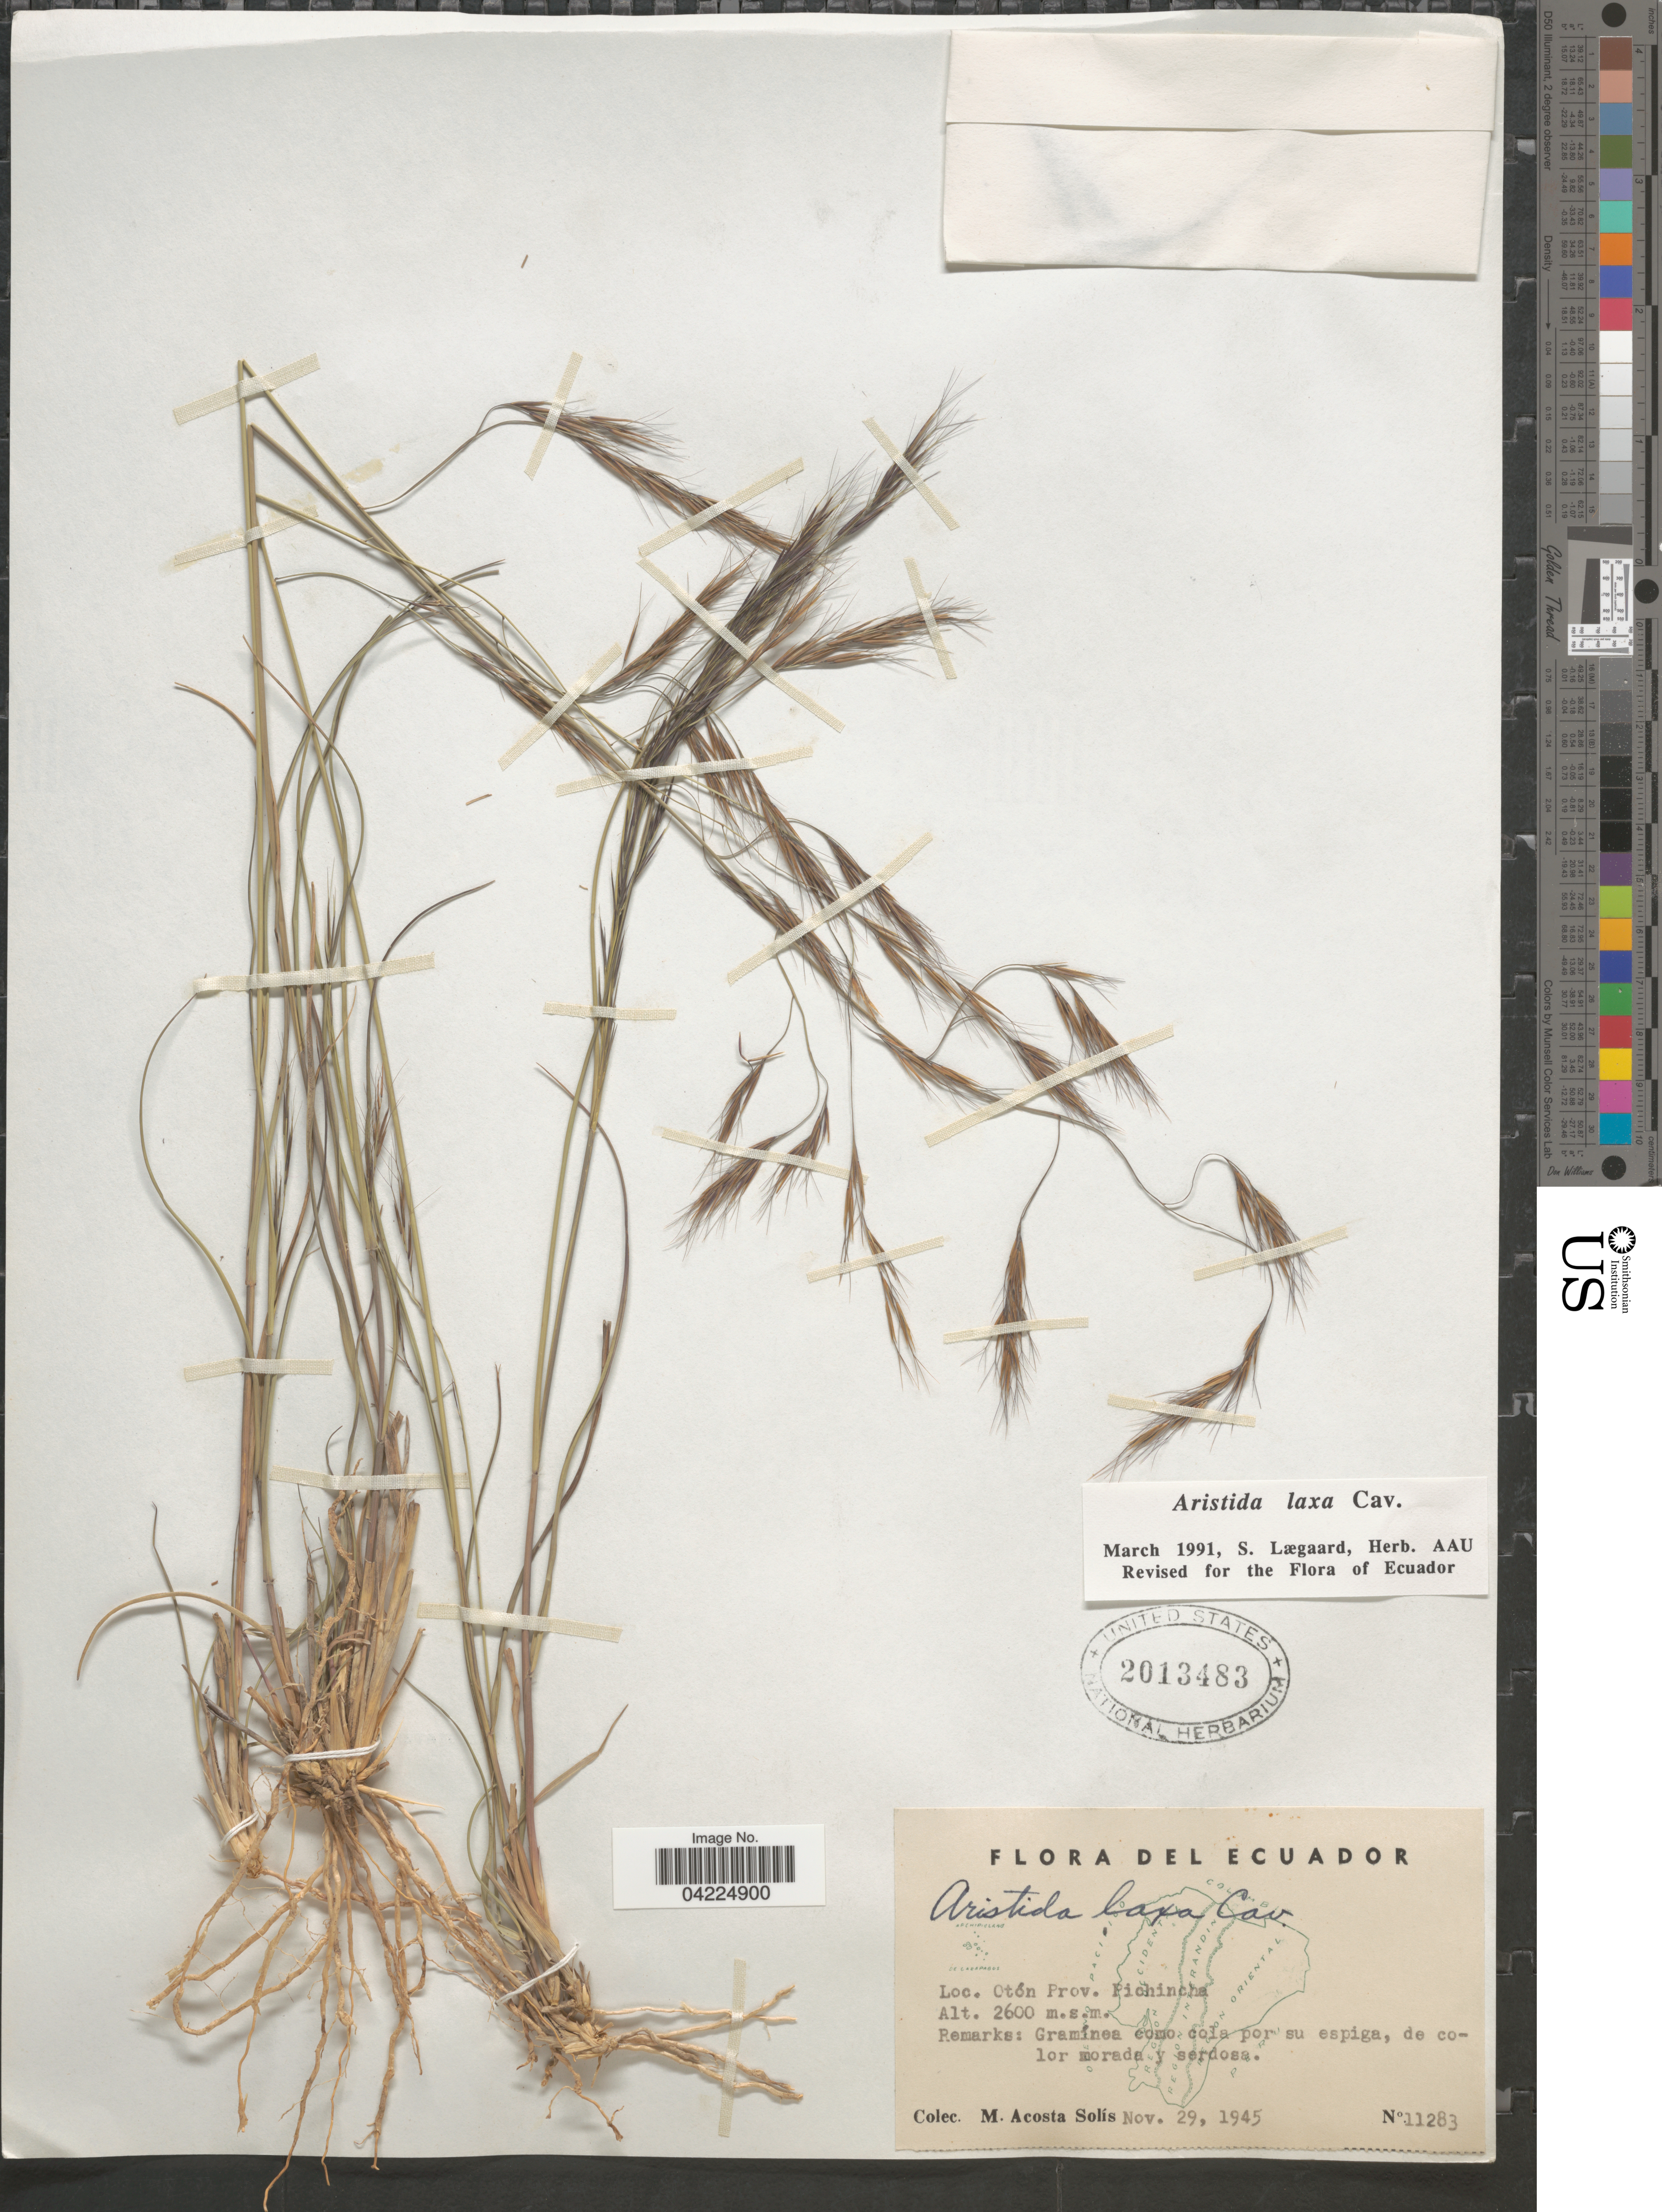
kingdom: Plantae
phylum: Tracheophyta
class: Liliopsida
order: Poales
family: Poaceae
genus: Aristida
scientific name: Aristida laxa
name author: Cav.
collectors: M. Acosta Solis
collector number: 11283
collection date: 1945-11-29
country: Ecuador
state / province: Pichincha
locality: Otón.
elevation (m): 2600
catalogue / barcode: US 2013483